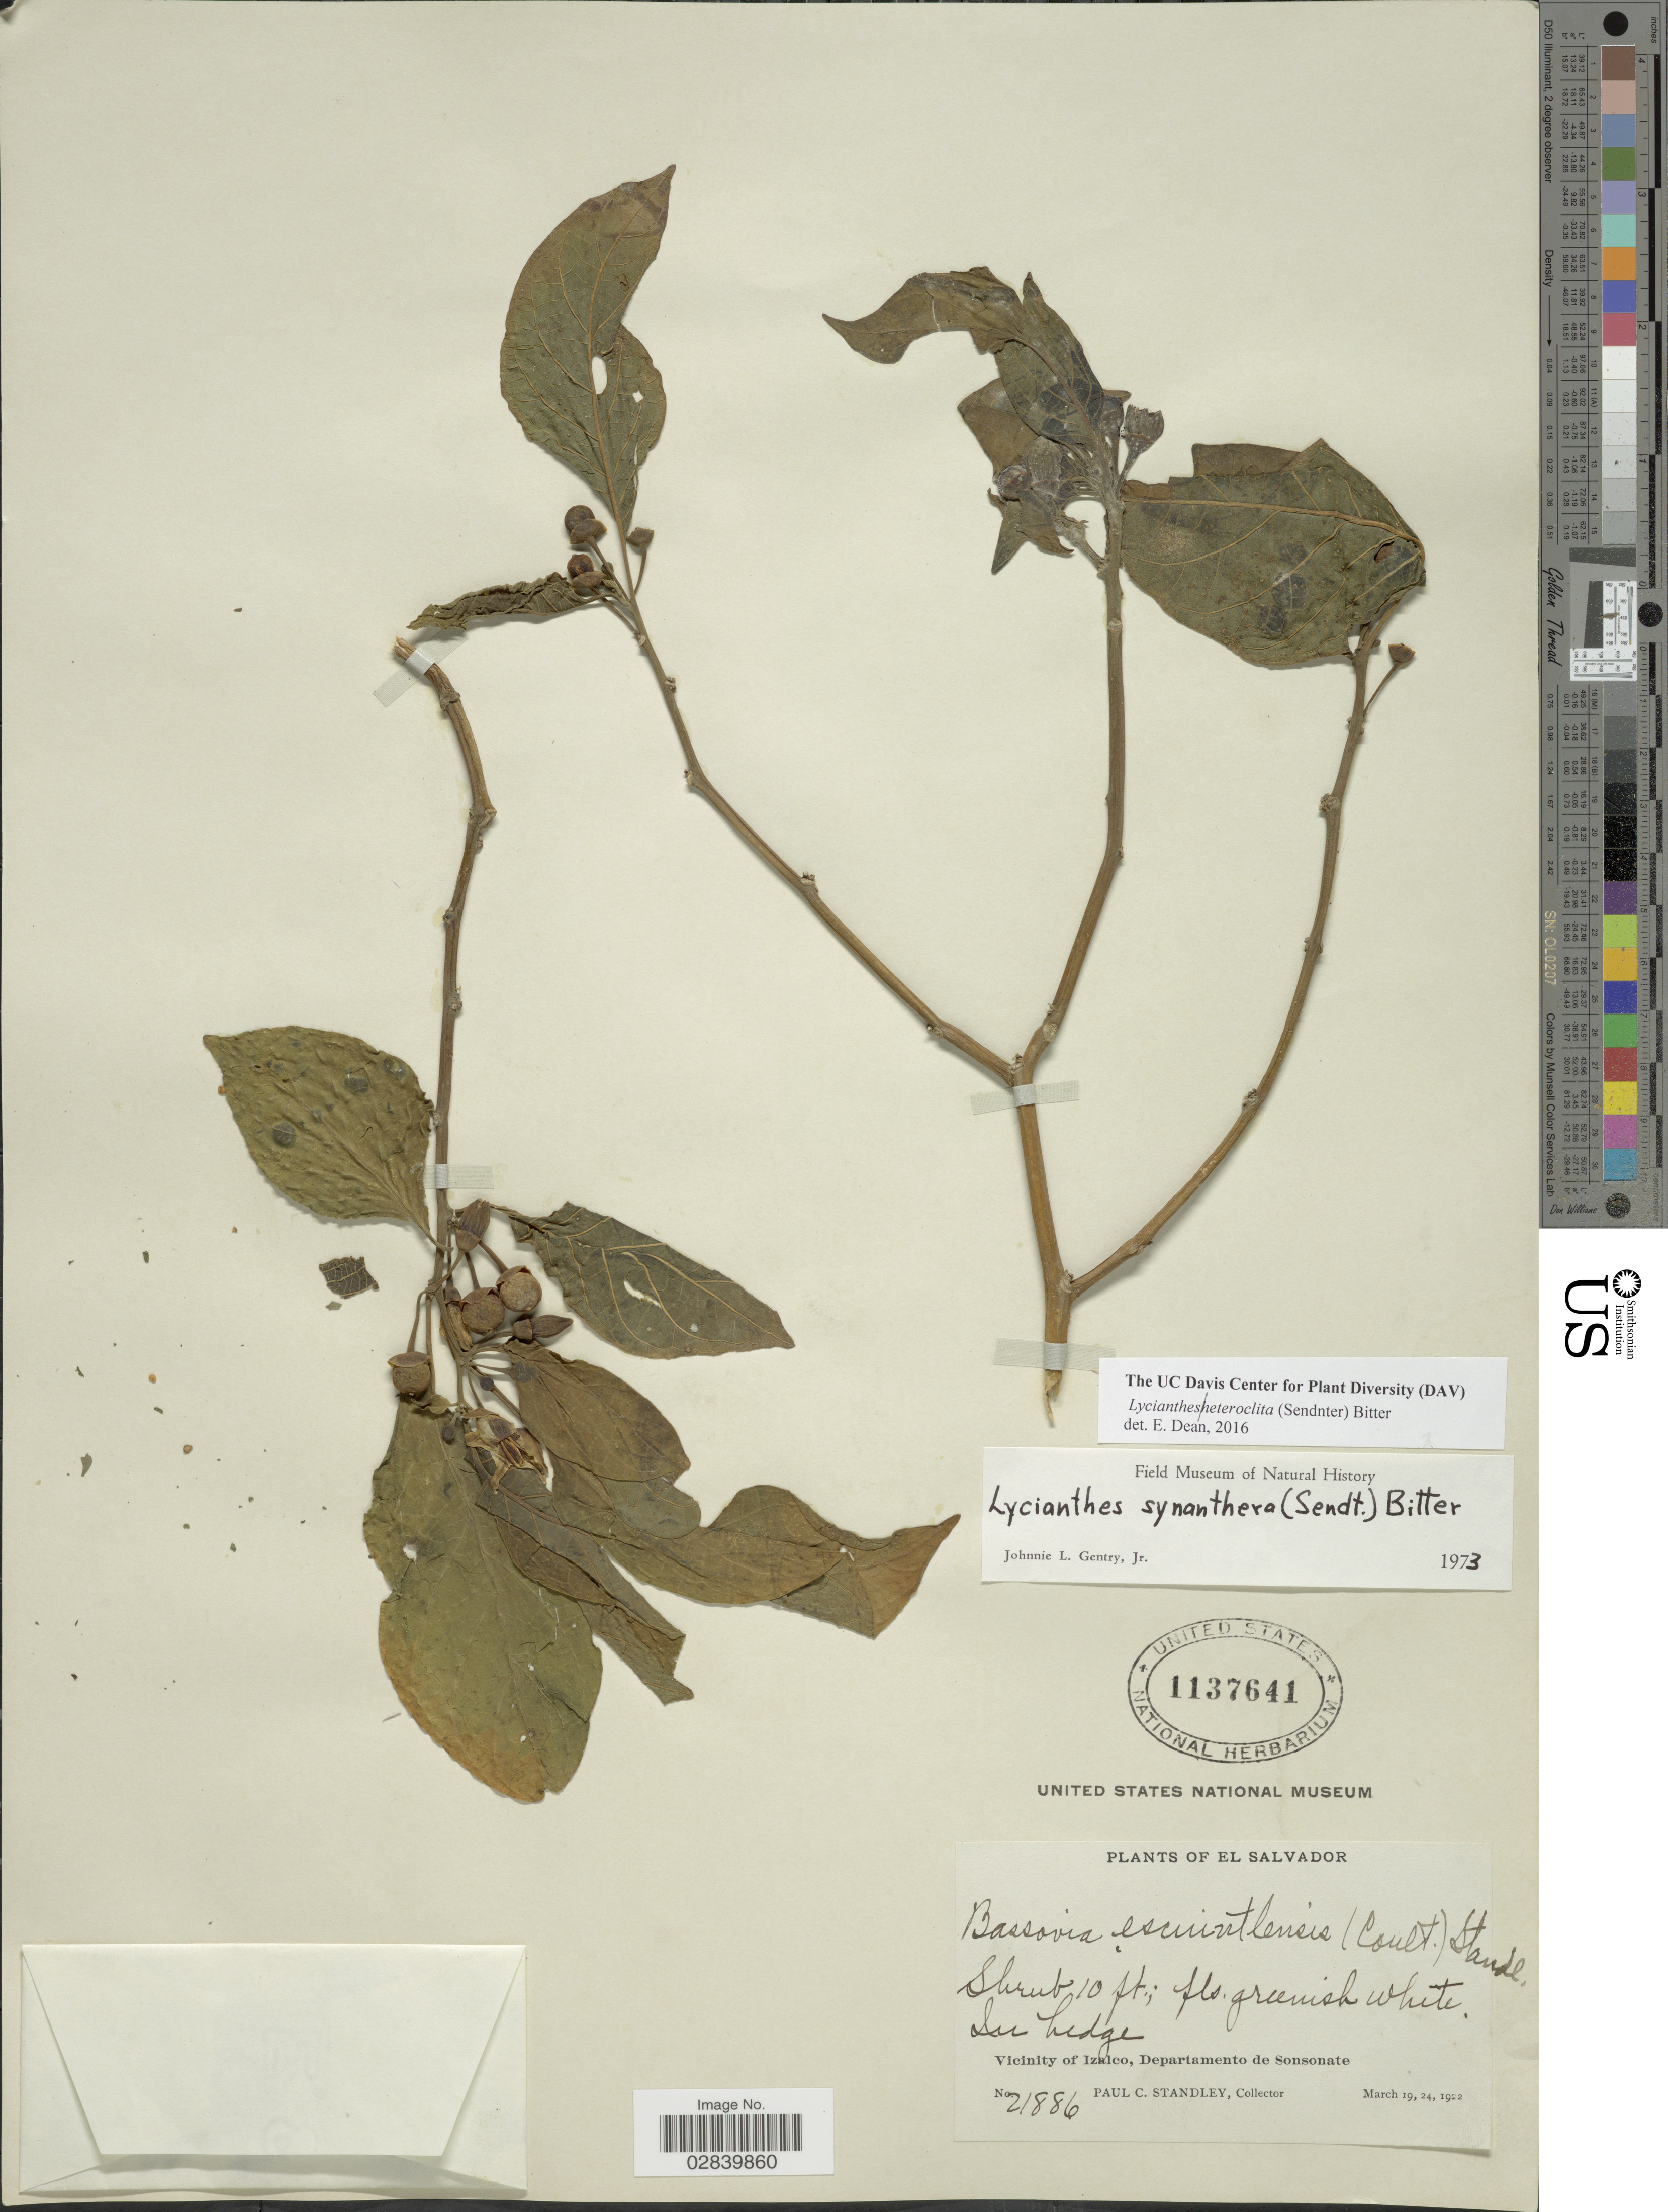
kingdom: Plantae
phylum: Tracheophyta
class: Magnoliopsida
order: Solanales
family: Solanaceae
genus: Lycianthes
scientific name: Lycianthes heteroclita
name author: (Sendtn.) Bitter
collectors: P. C. Standley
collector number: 21886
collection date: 1922-03-19/1922-03-24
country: El Salvador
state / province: Sonsonate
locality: Vicinity of Izalco, Departamento de Sonsonate.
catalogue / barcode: US 1137641